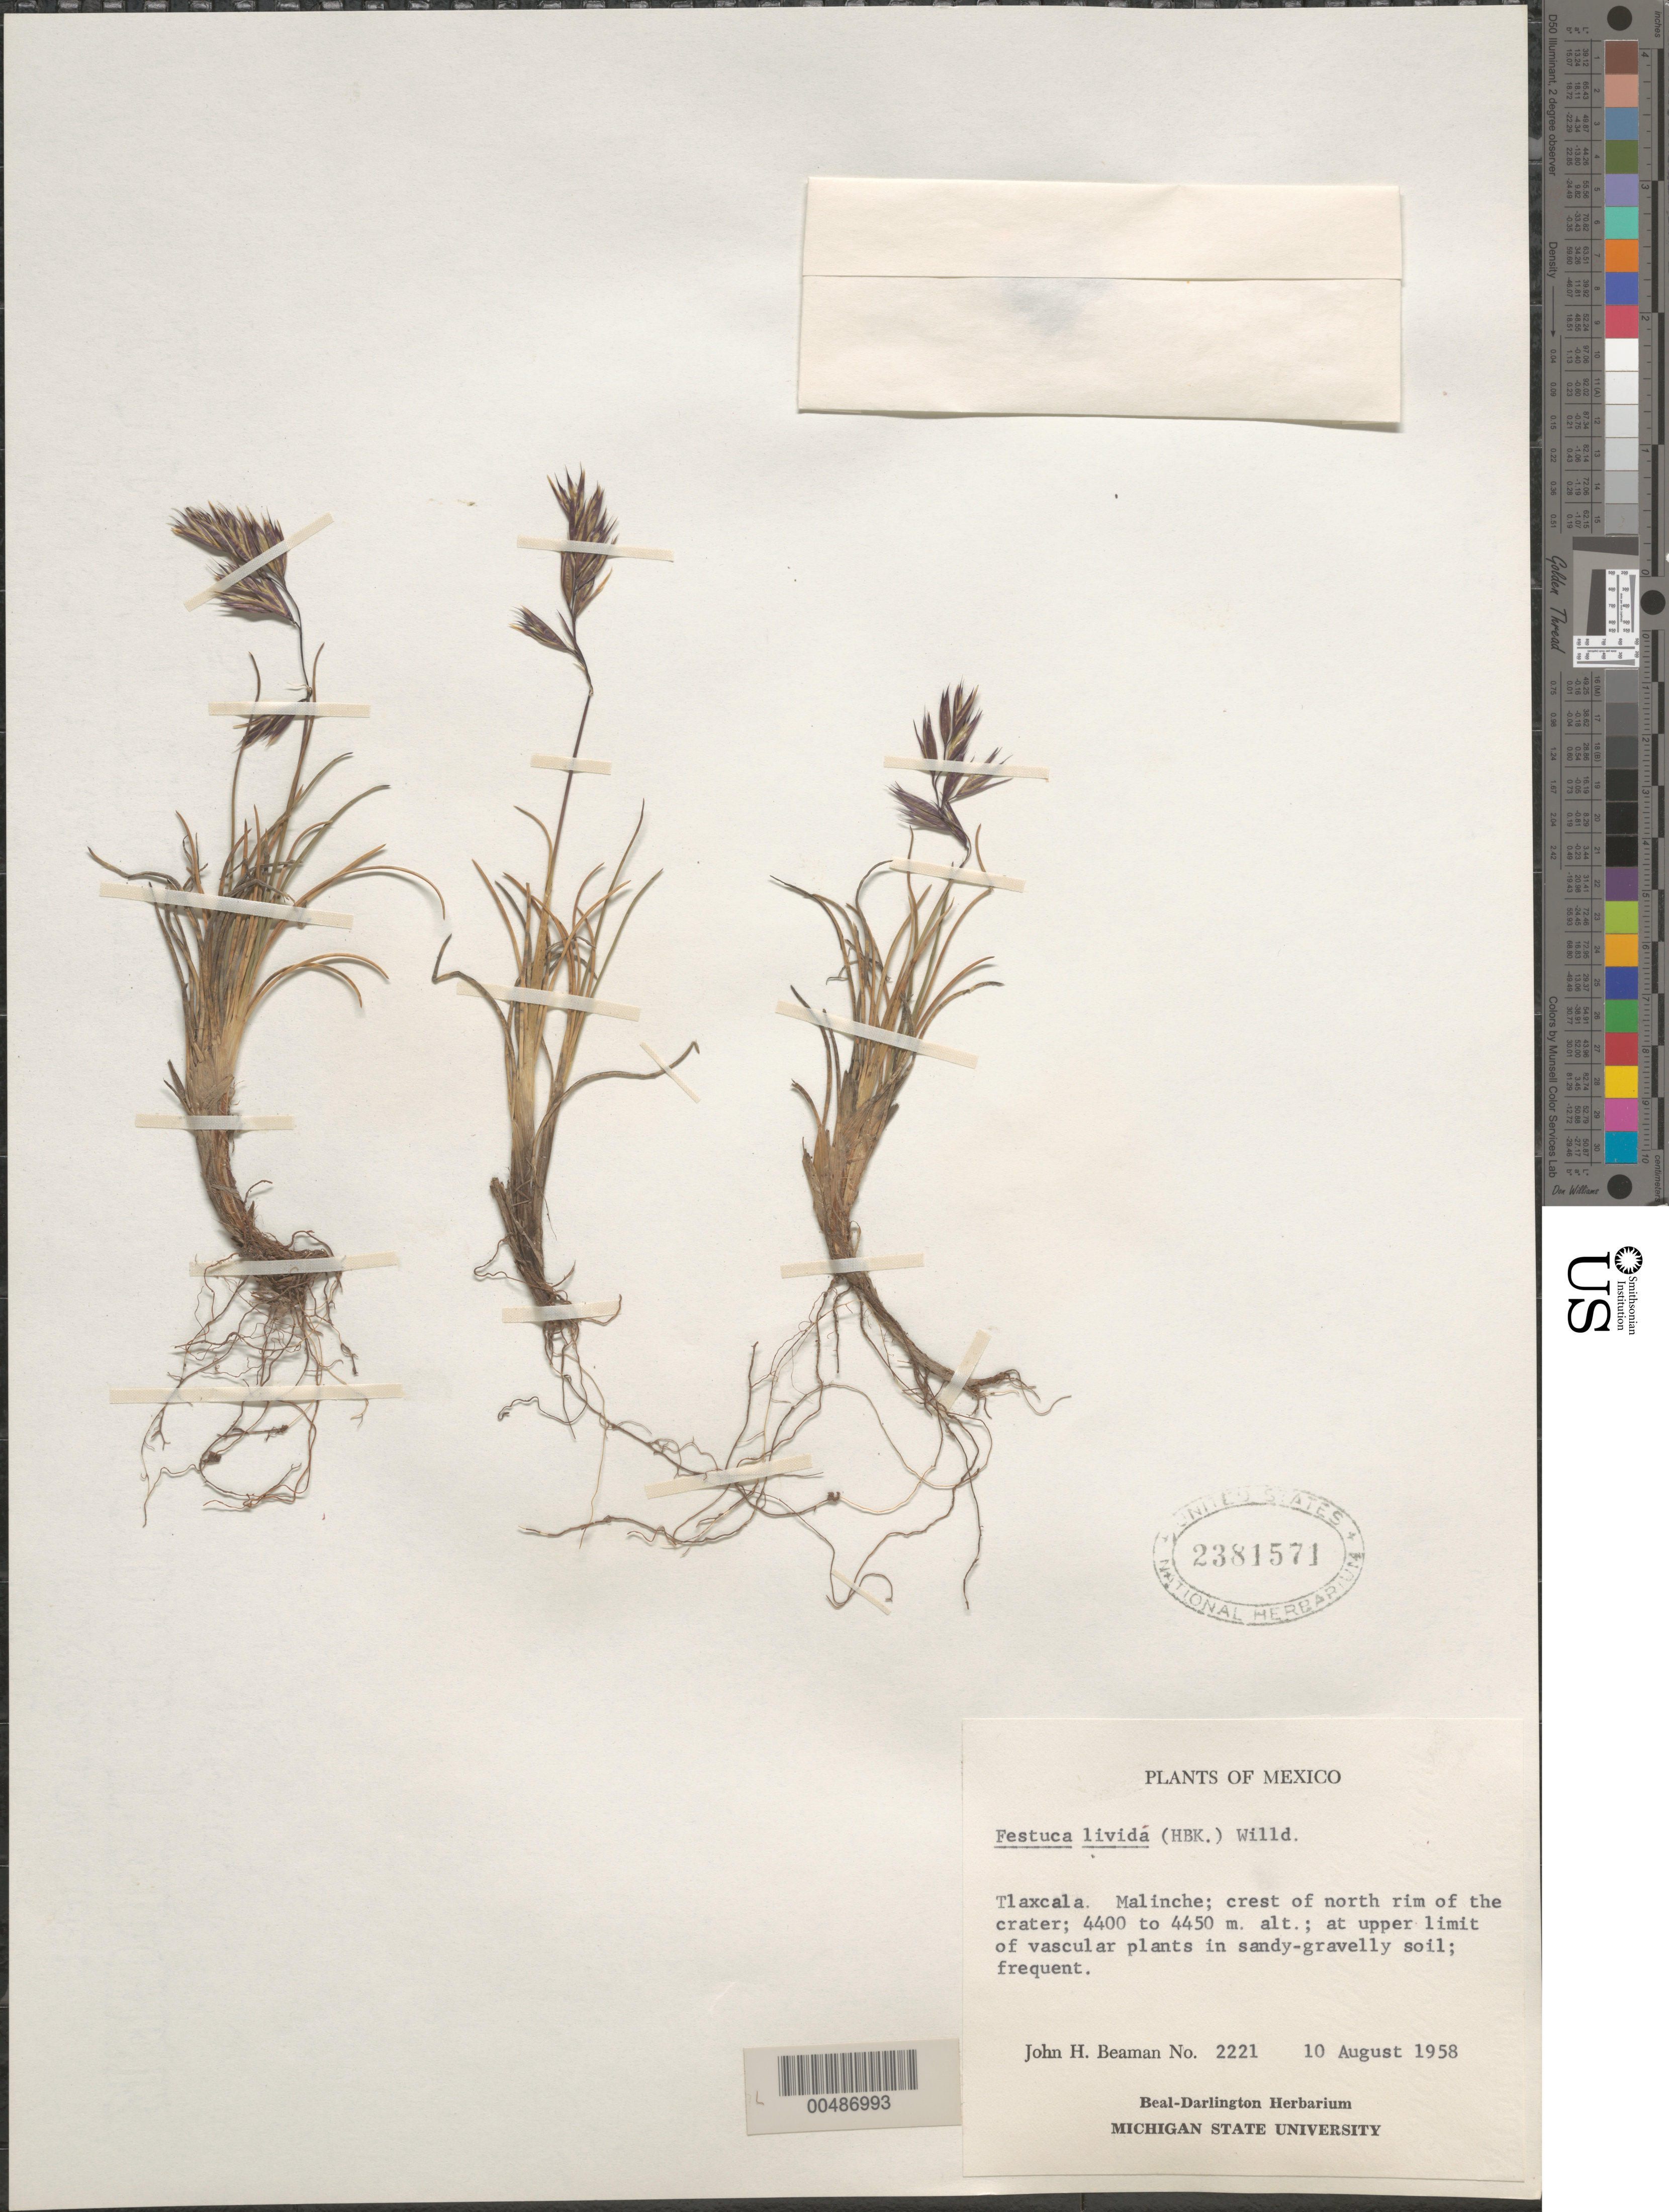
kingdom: Plantae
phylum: Tracheophyta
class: Liliopsida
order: Poales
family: Poaceae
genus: Helleria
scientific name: Helleria livida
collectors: J. H. Beaman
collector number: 2221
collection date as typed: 10 Aug 1958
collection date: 1958-08-10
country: Mexico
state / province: Tlaxcala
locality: Malinche, crest of N rim of the crater.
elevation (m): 4400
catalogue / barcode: US 2381571